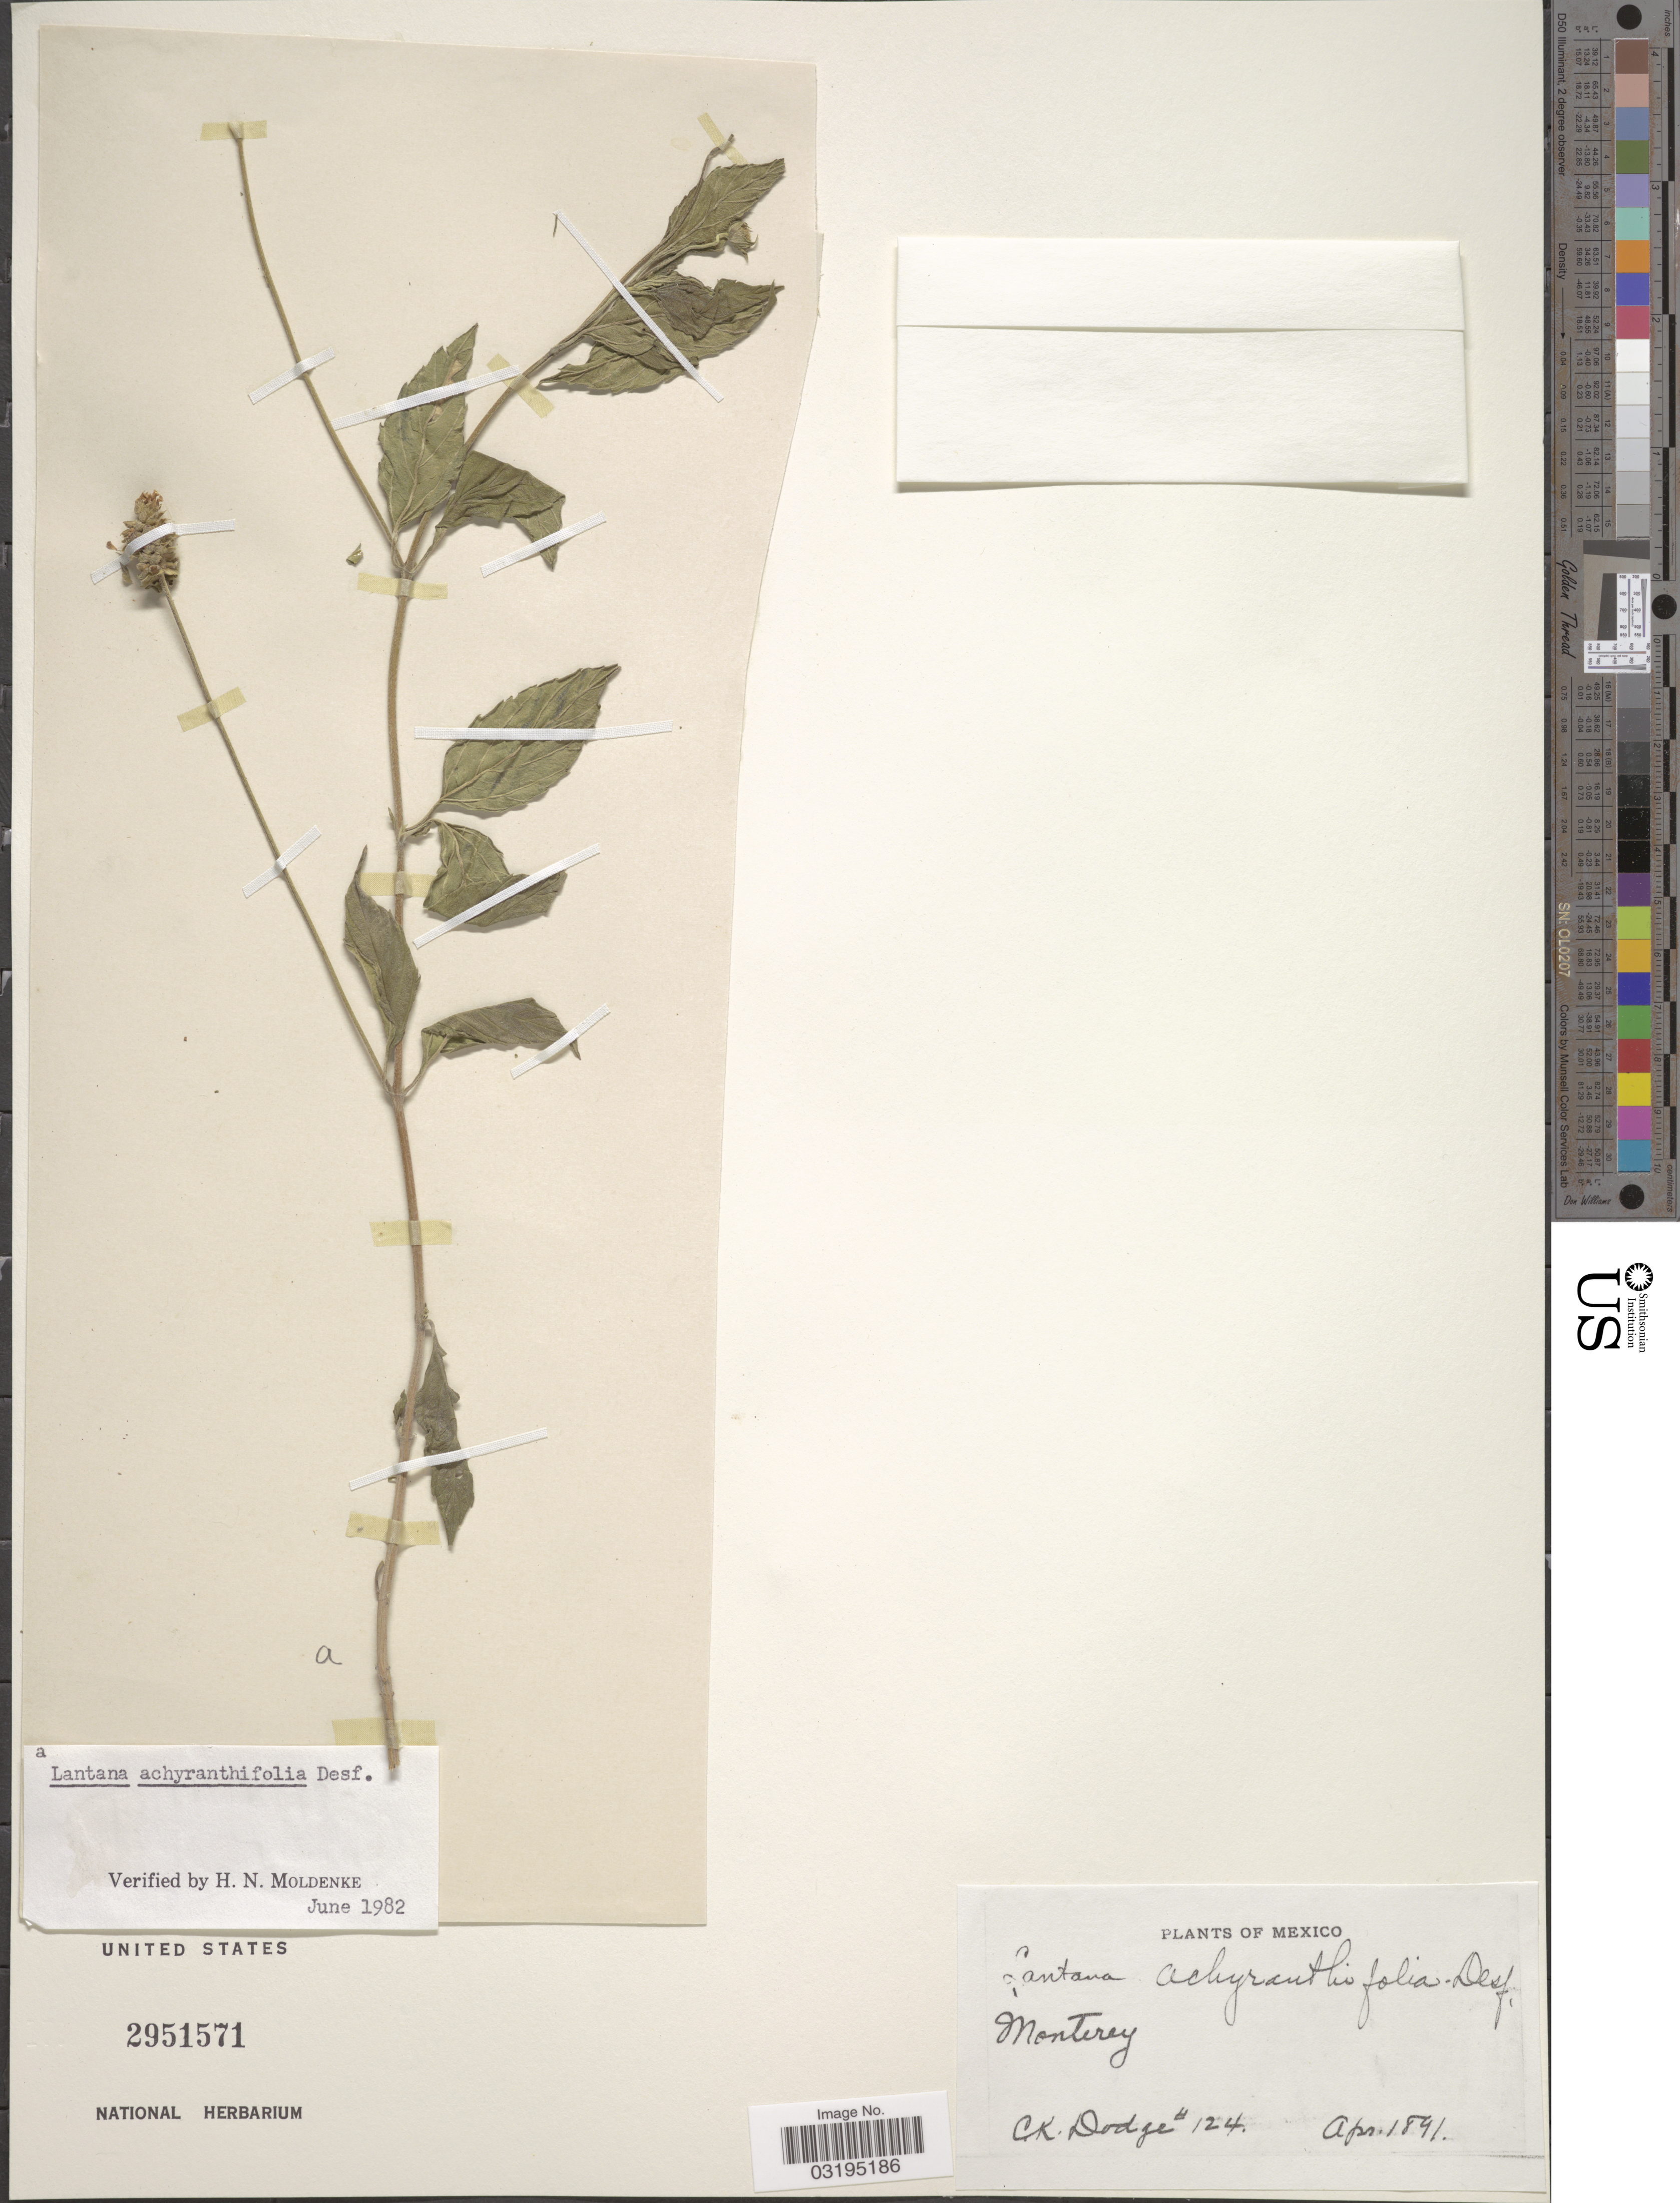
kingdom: Plantae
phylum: Tracheophyta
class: Magnoliopsida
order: Lamiales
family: Verbenaceae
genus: Lantana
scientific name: Lantana achyranthifolia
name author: Desf.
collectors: C. Dodge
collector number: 124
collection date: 1891-04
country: Mexico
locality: Monterey.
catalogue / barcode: US 2951571